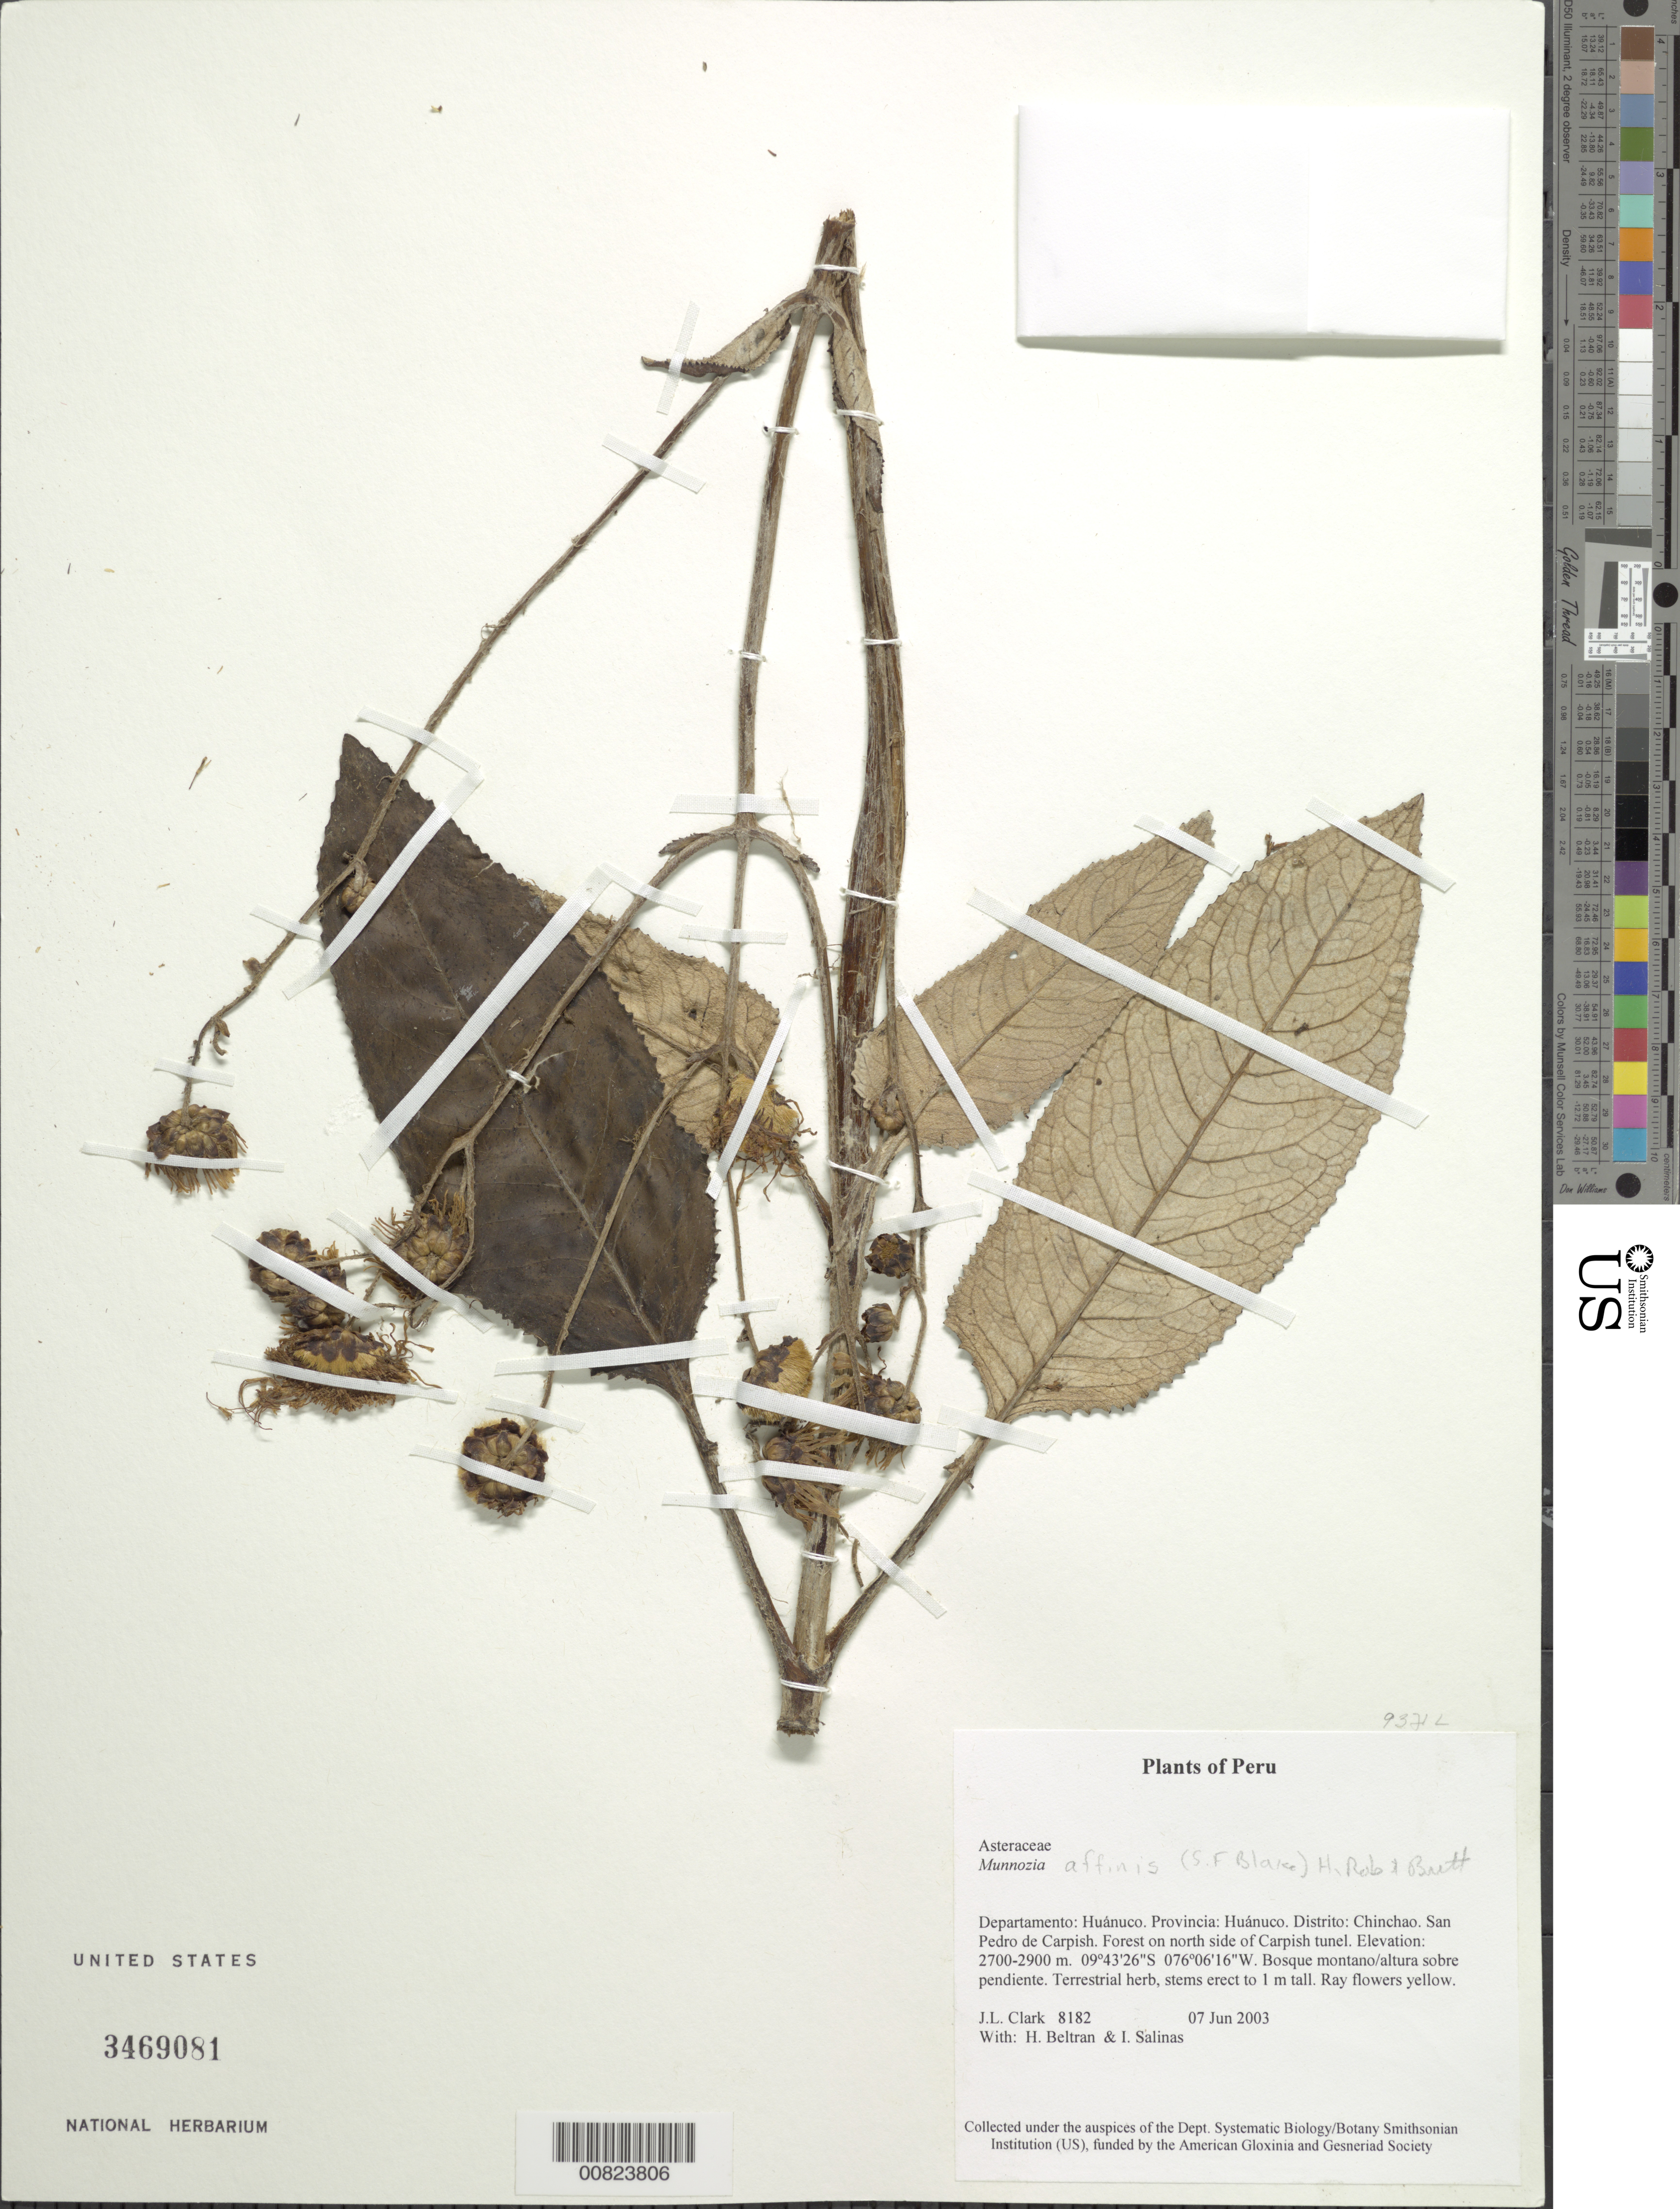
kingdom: Plantae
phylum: Tracheophyta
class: Magnoliopsida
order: Asterales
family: Asteraceae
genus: Munnozia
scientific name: Munnozia affinis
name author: (S.F. Blake) H. Rob. & Brettell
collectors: J. L. Clark, I. Salinas & I. Salinas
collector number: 8182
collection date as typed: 7 June 2003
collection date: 2003-06-07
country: Peru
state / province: Huánuco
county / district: Huánuco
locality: Dist. Chinchao, San Pedro de Carpish, N side of Carpish tunnel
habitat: Bosque montano/altura sobre pendiente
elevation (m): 2700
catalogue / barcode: US 3469081